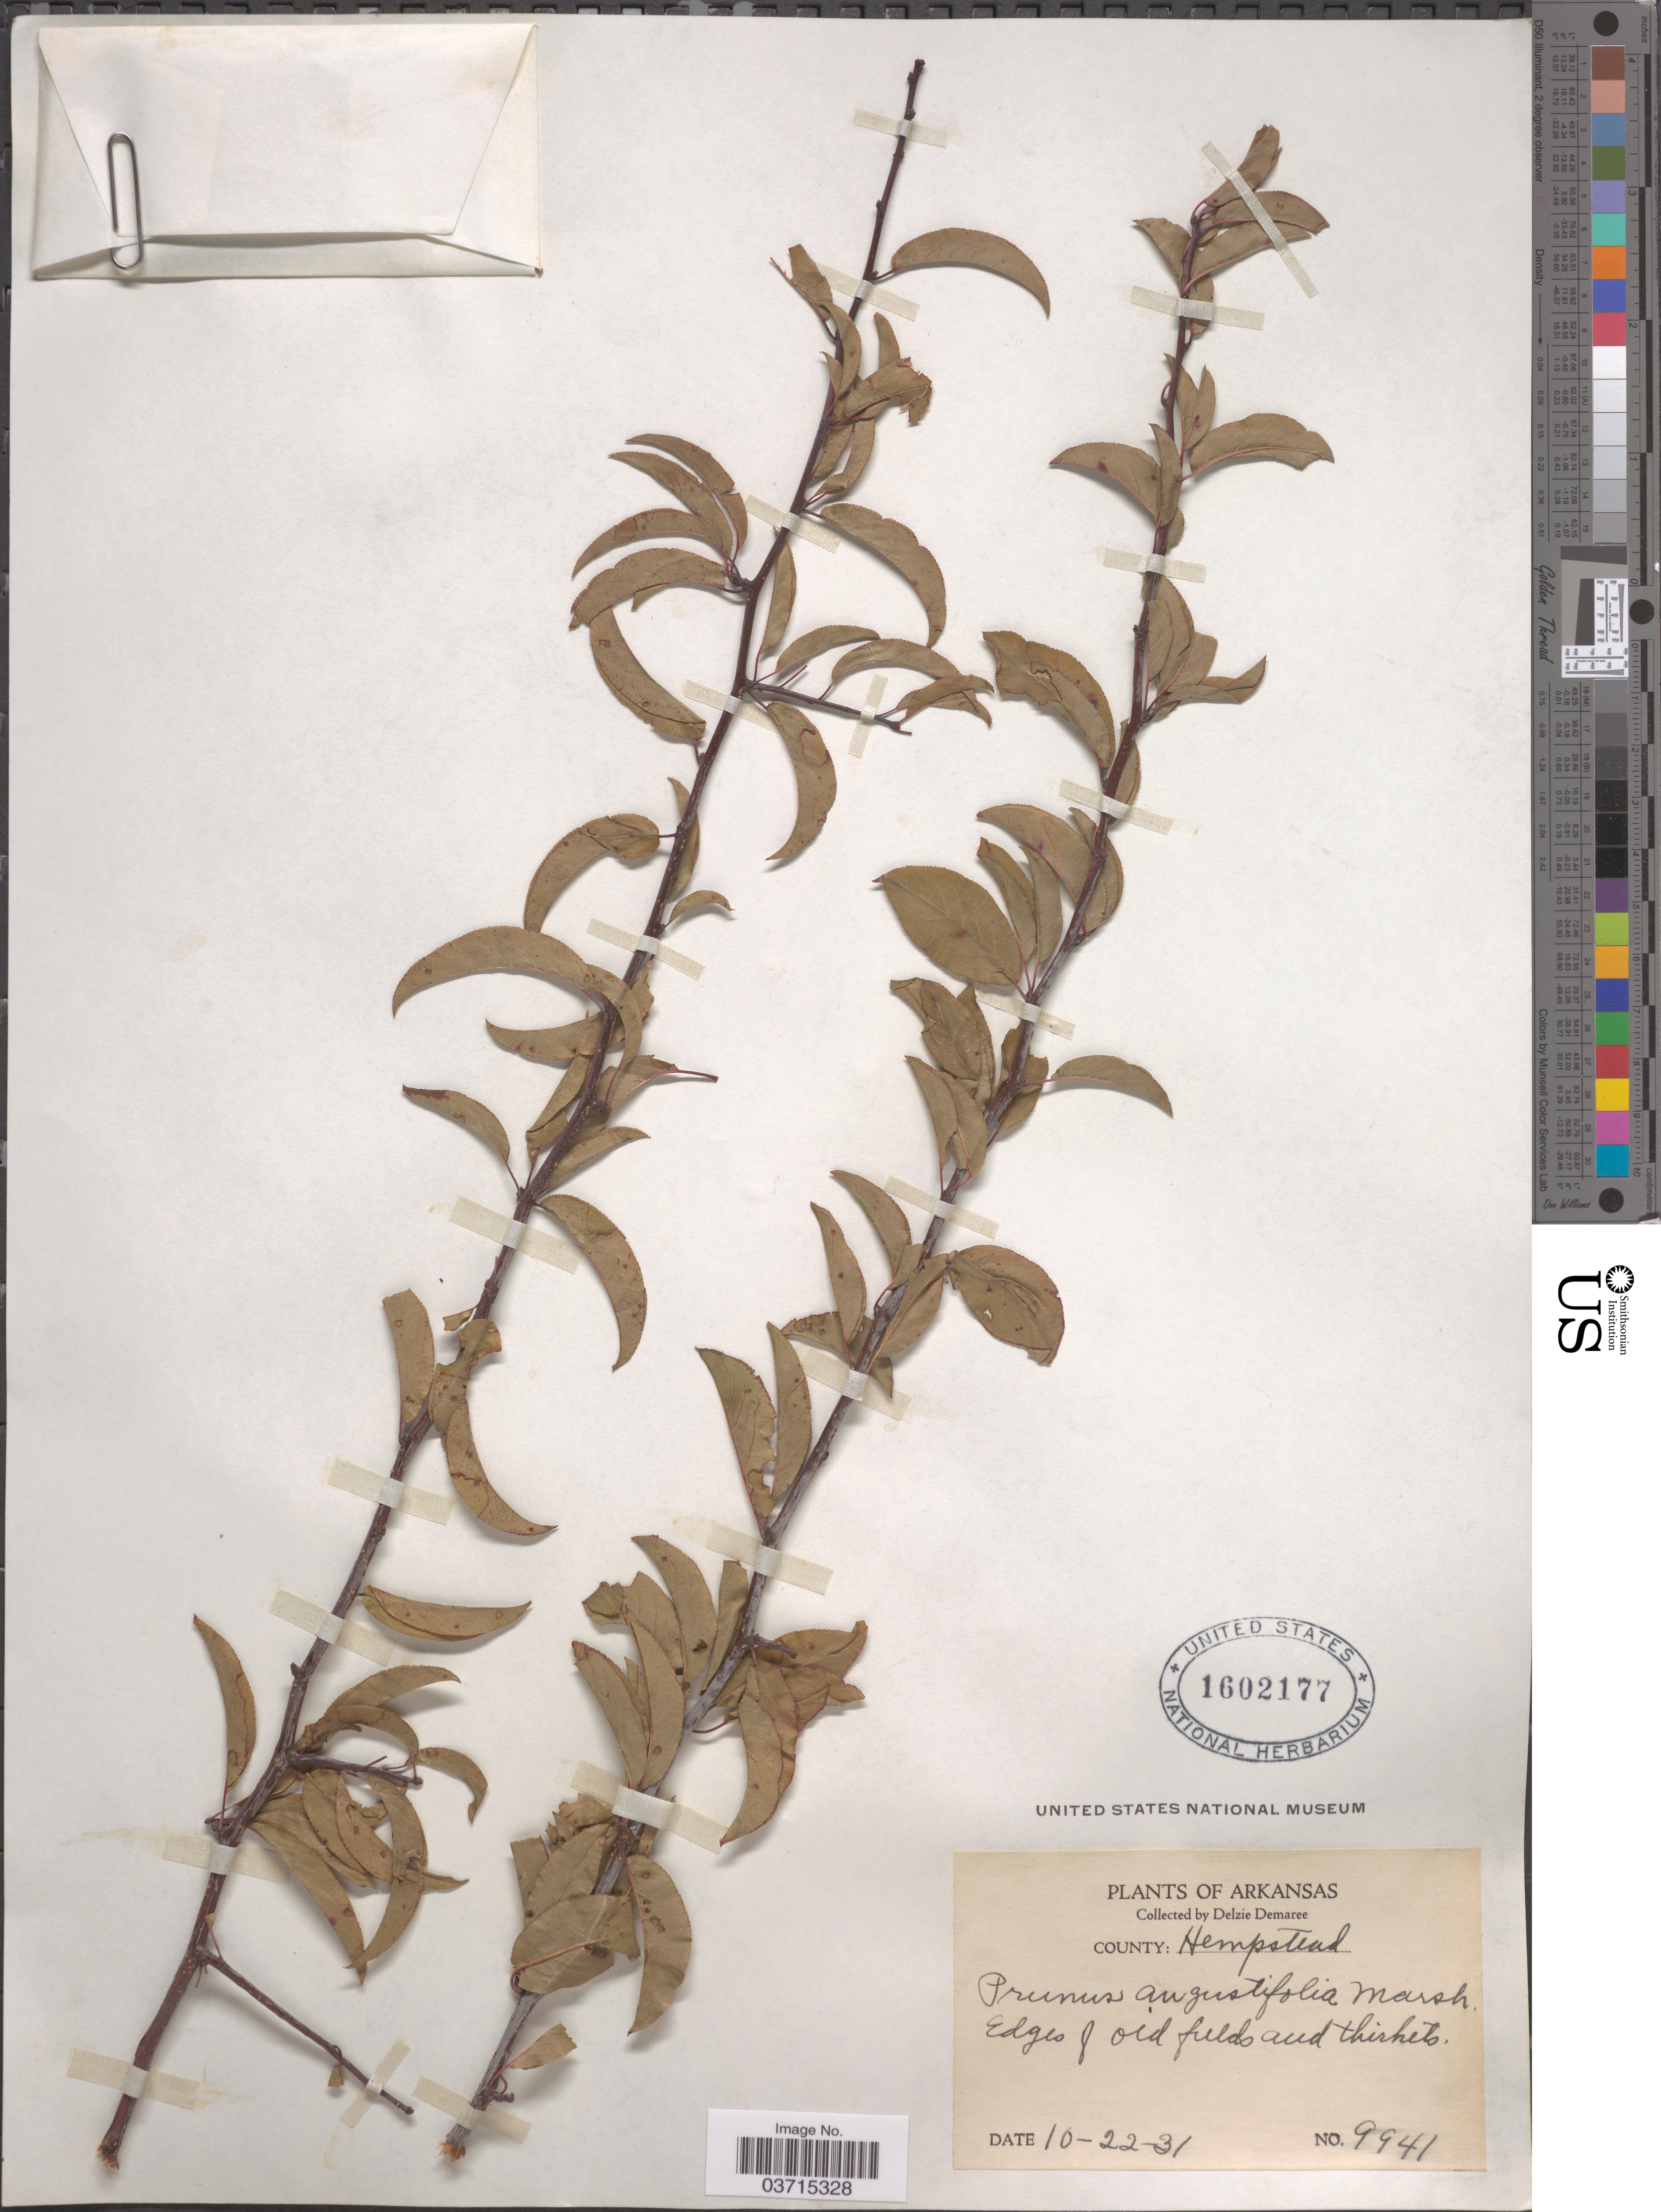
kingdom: Plantae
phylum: Tracheophyta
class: Magnoliopsida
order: Rosales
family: Rosaceae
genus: Prunus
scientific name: Prunus angustifolia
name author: Marshall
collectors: D. Demaree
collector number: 9941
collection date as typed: Transcribed d/m/y: 22/10/31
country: United States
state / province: Arkansas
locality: County: Hempstead.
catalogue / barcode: US 1602177